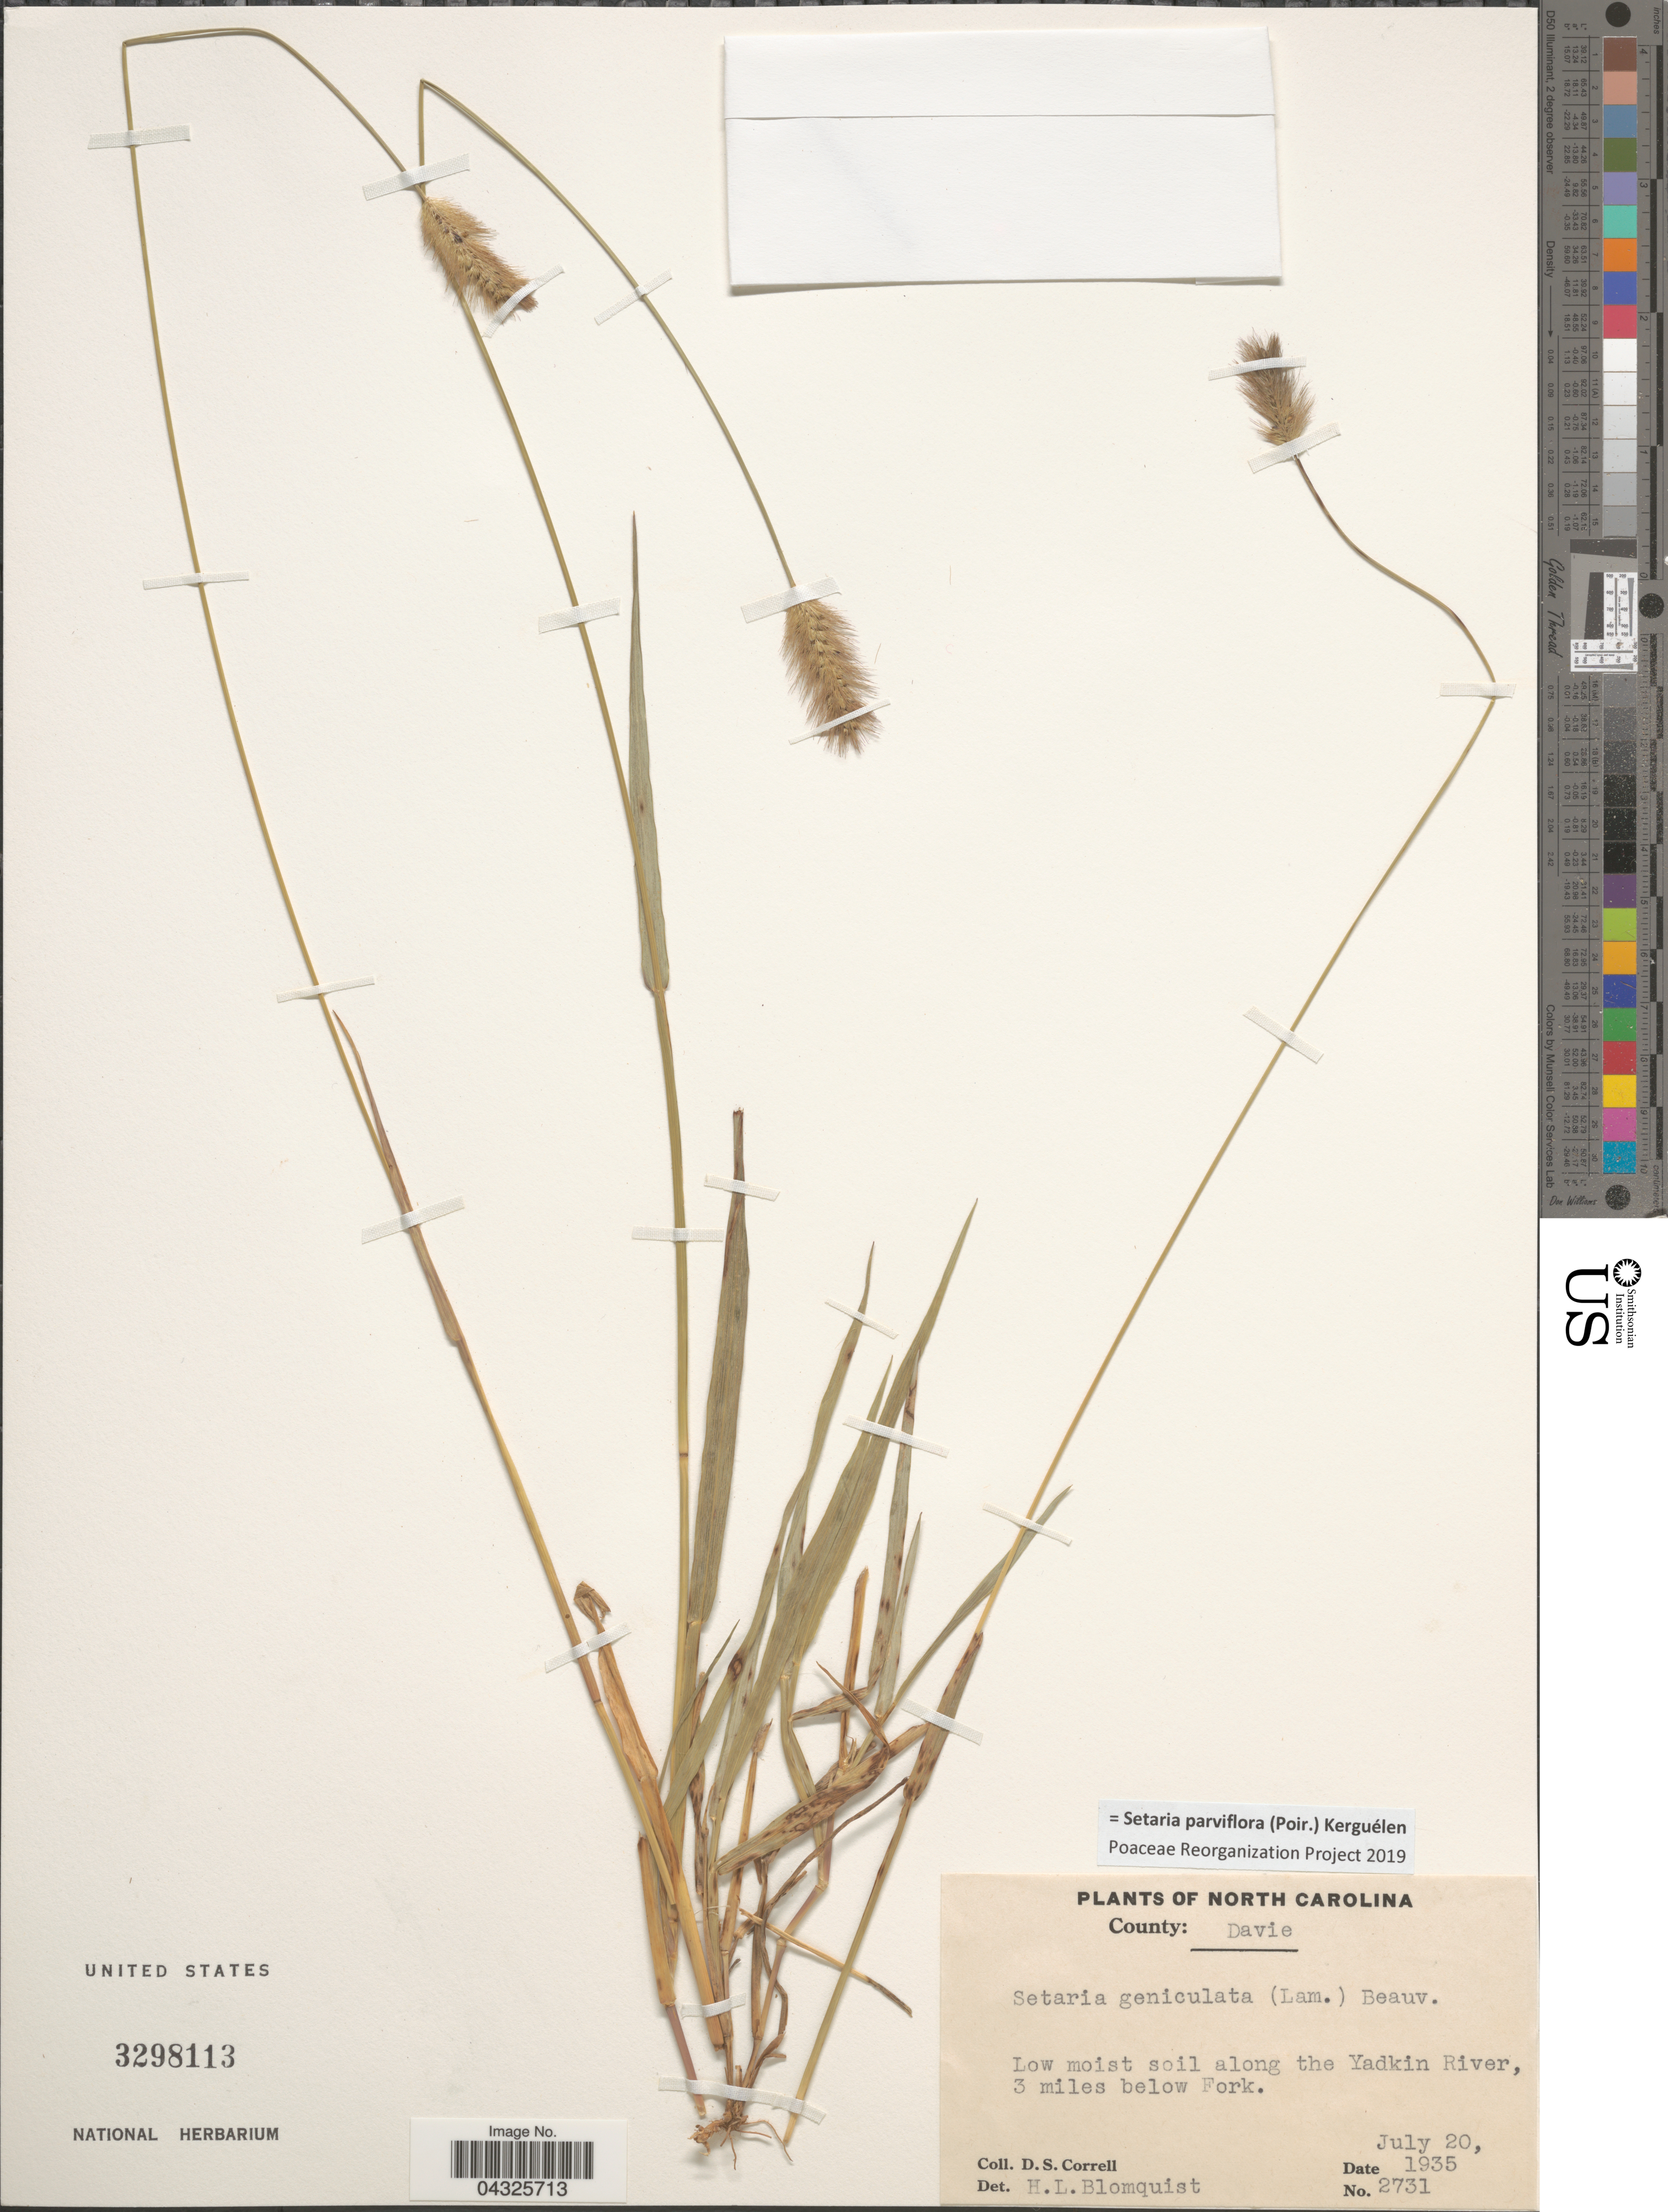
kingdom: Plantae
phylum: Tracheophyta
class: Liliopsida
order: Poales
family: Poaceae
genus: Setaria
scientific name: Setaria parviflora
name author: (Poir.) Kerguélen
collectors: D. S. Correll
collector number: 2731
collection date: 1935-07-20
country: United States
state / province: North Carolina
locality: County: Davie. Low moist soil along the Yadkin River, 3 miles below Fork.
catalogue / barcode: US 3298113